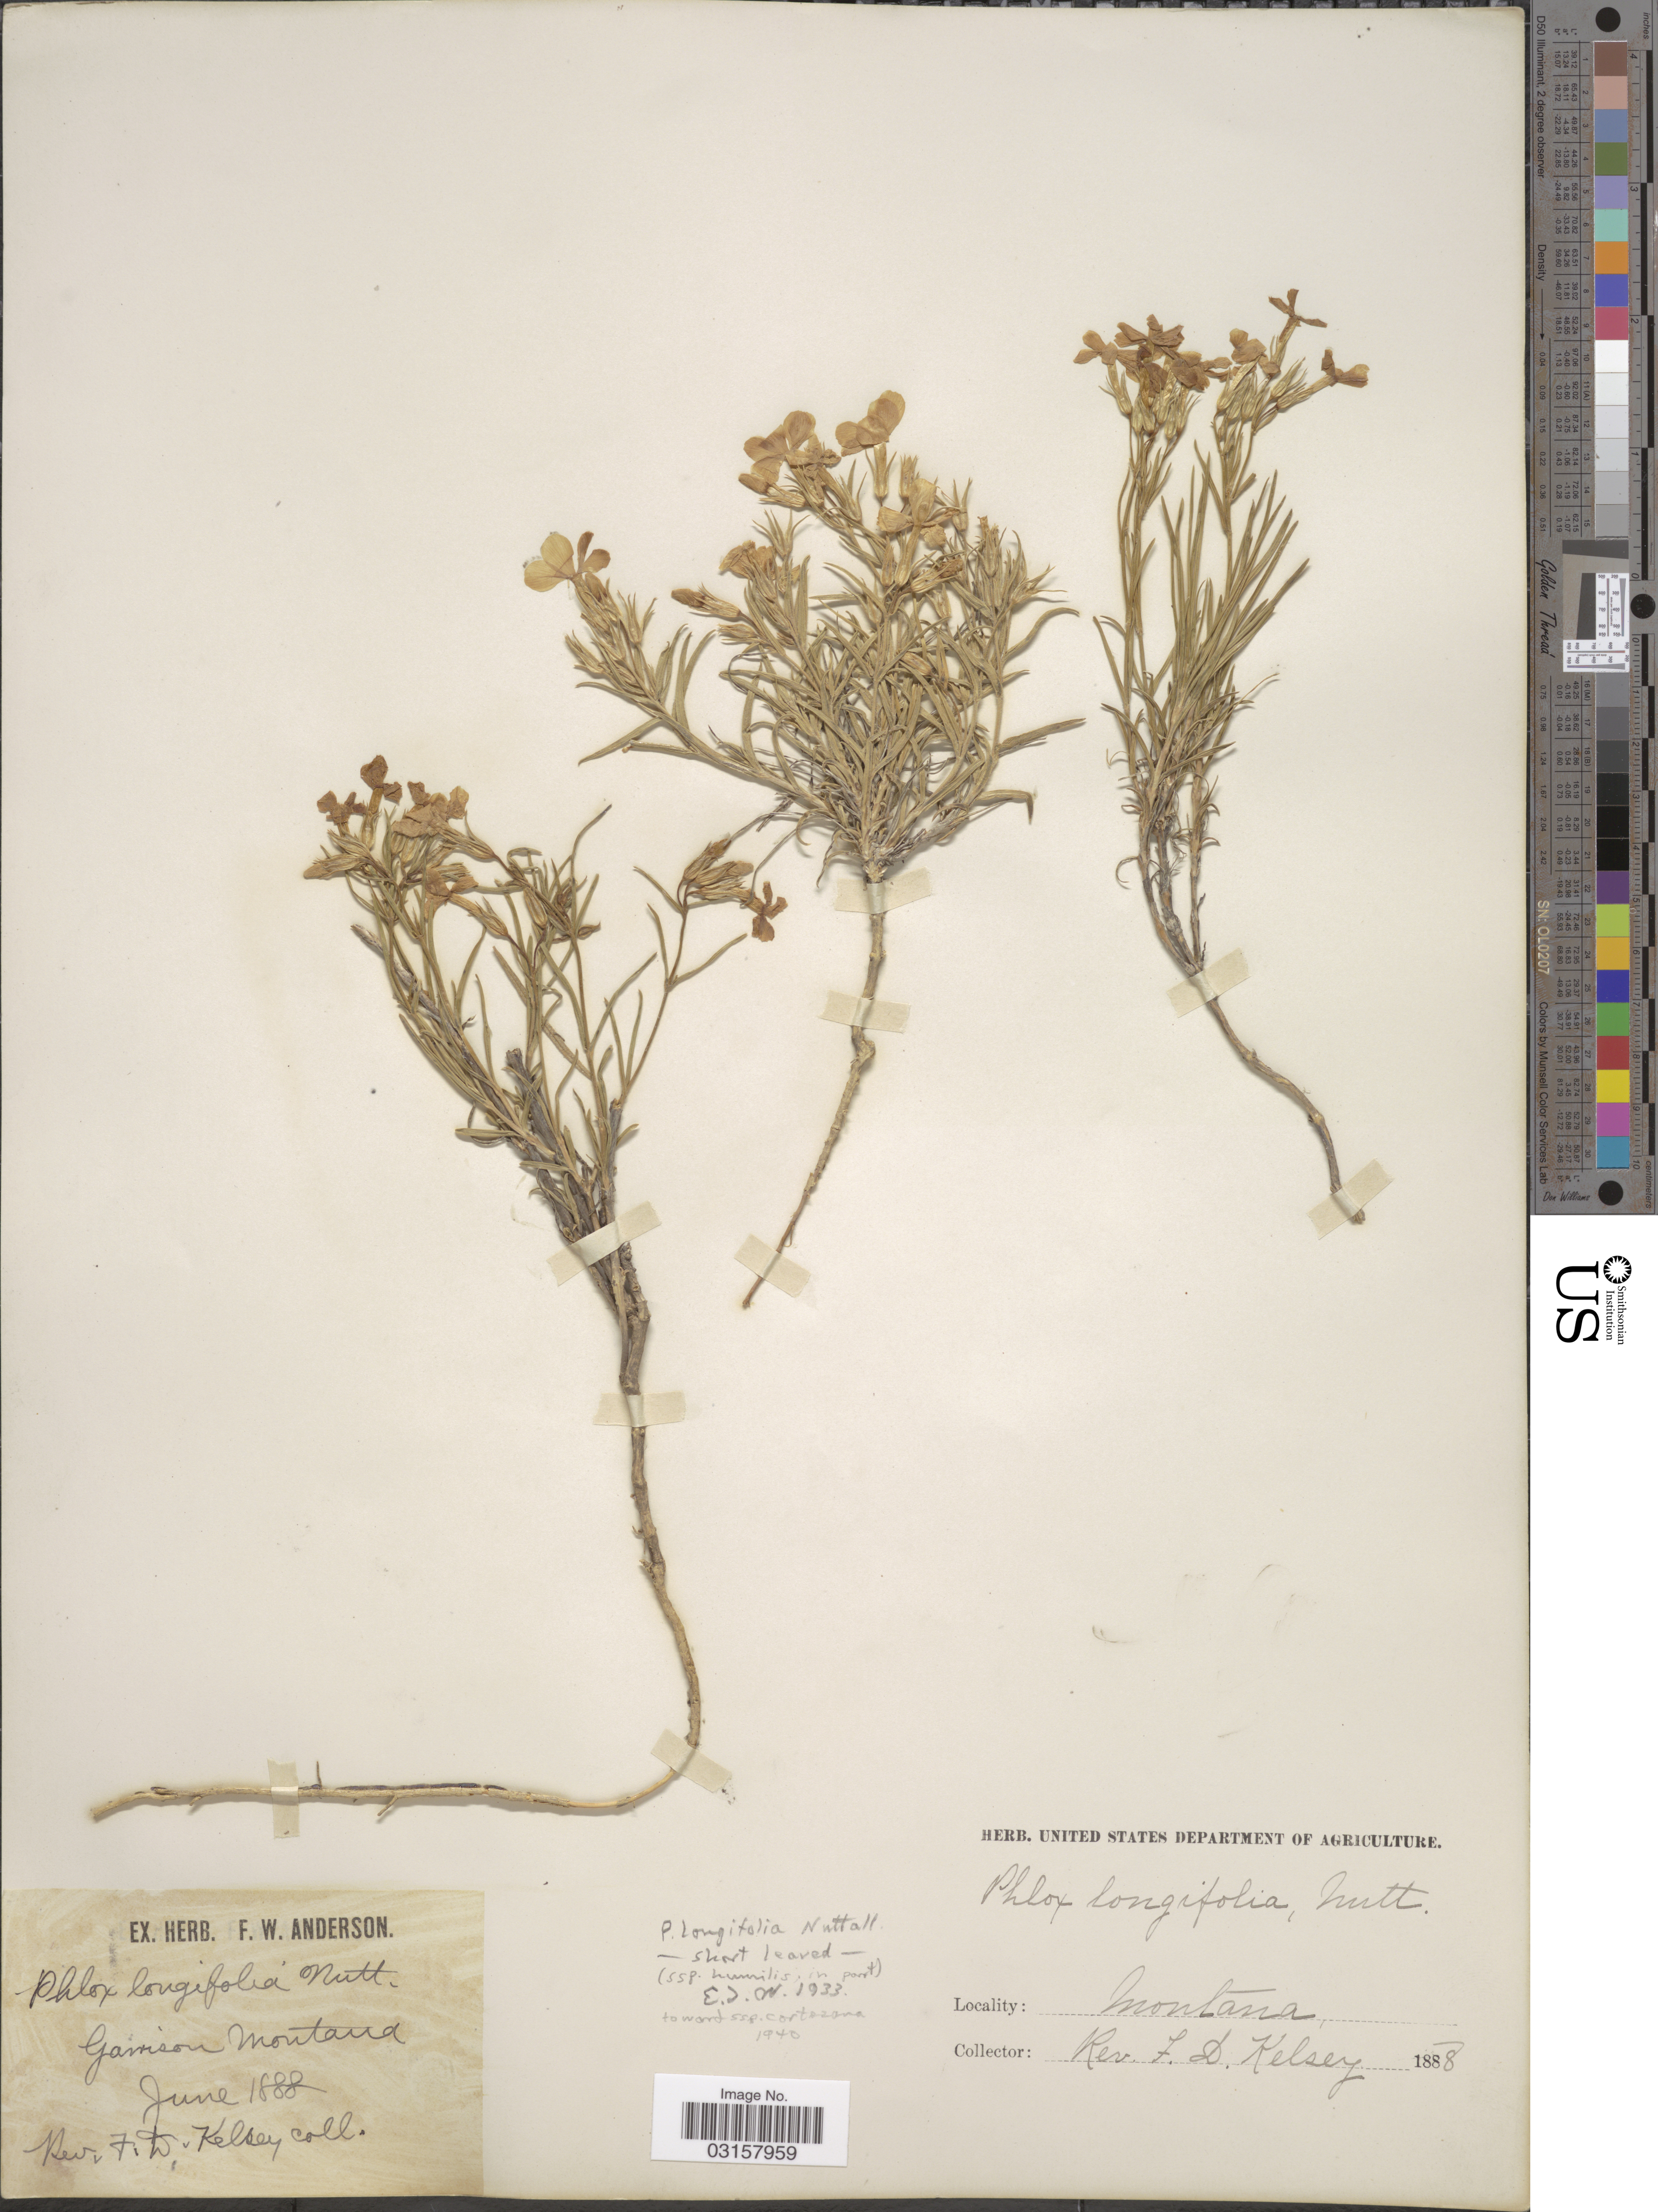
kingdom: Plantae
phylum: Tracheophyta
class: Magnoliopsida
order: Ericales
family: Polemoniaceae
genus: Phlox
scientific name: Phlox longifolia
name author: Nutt.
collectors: F. Kelsey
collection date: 1888-06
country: United States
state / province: Montana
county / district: Powell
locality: Garrison.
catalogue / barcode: US 103170